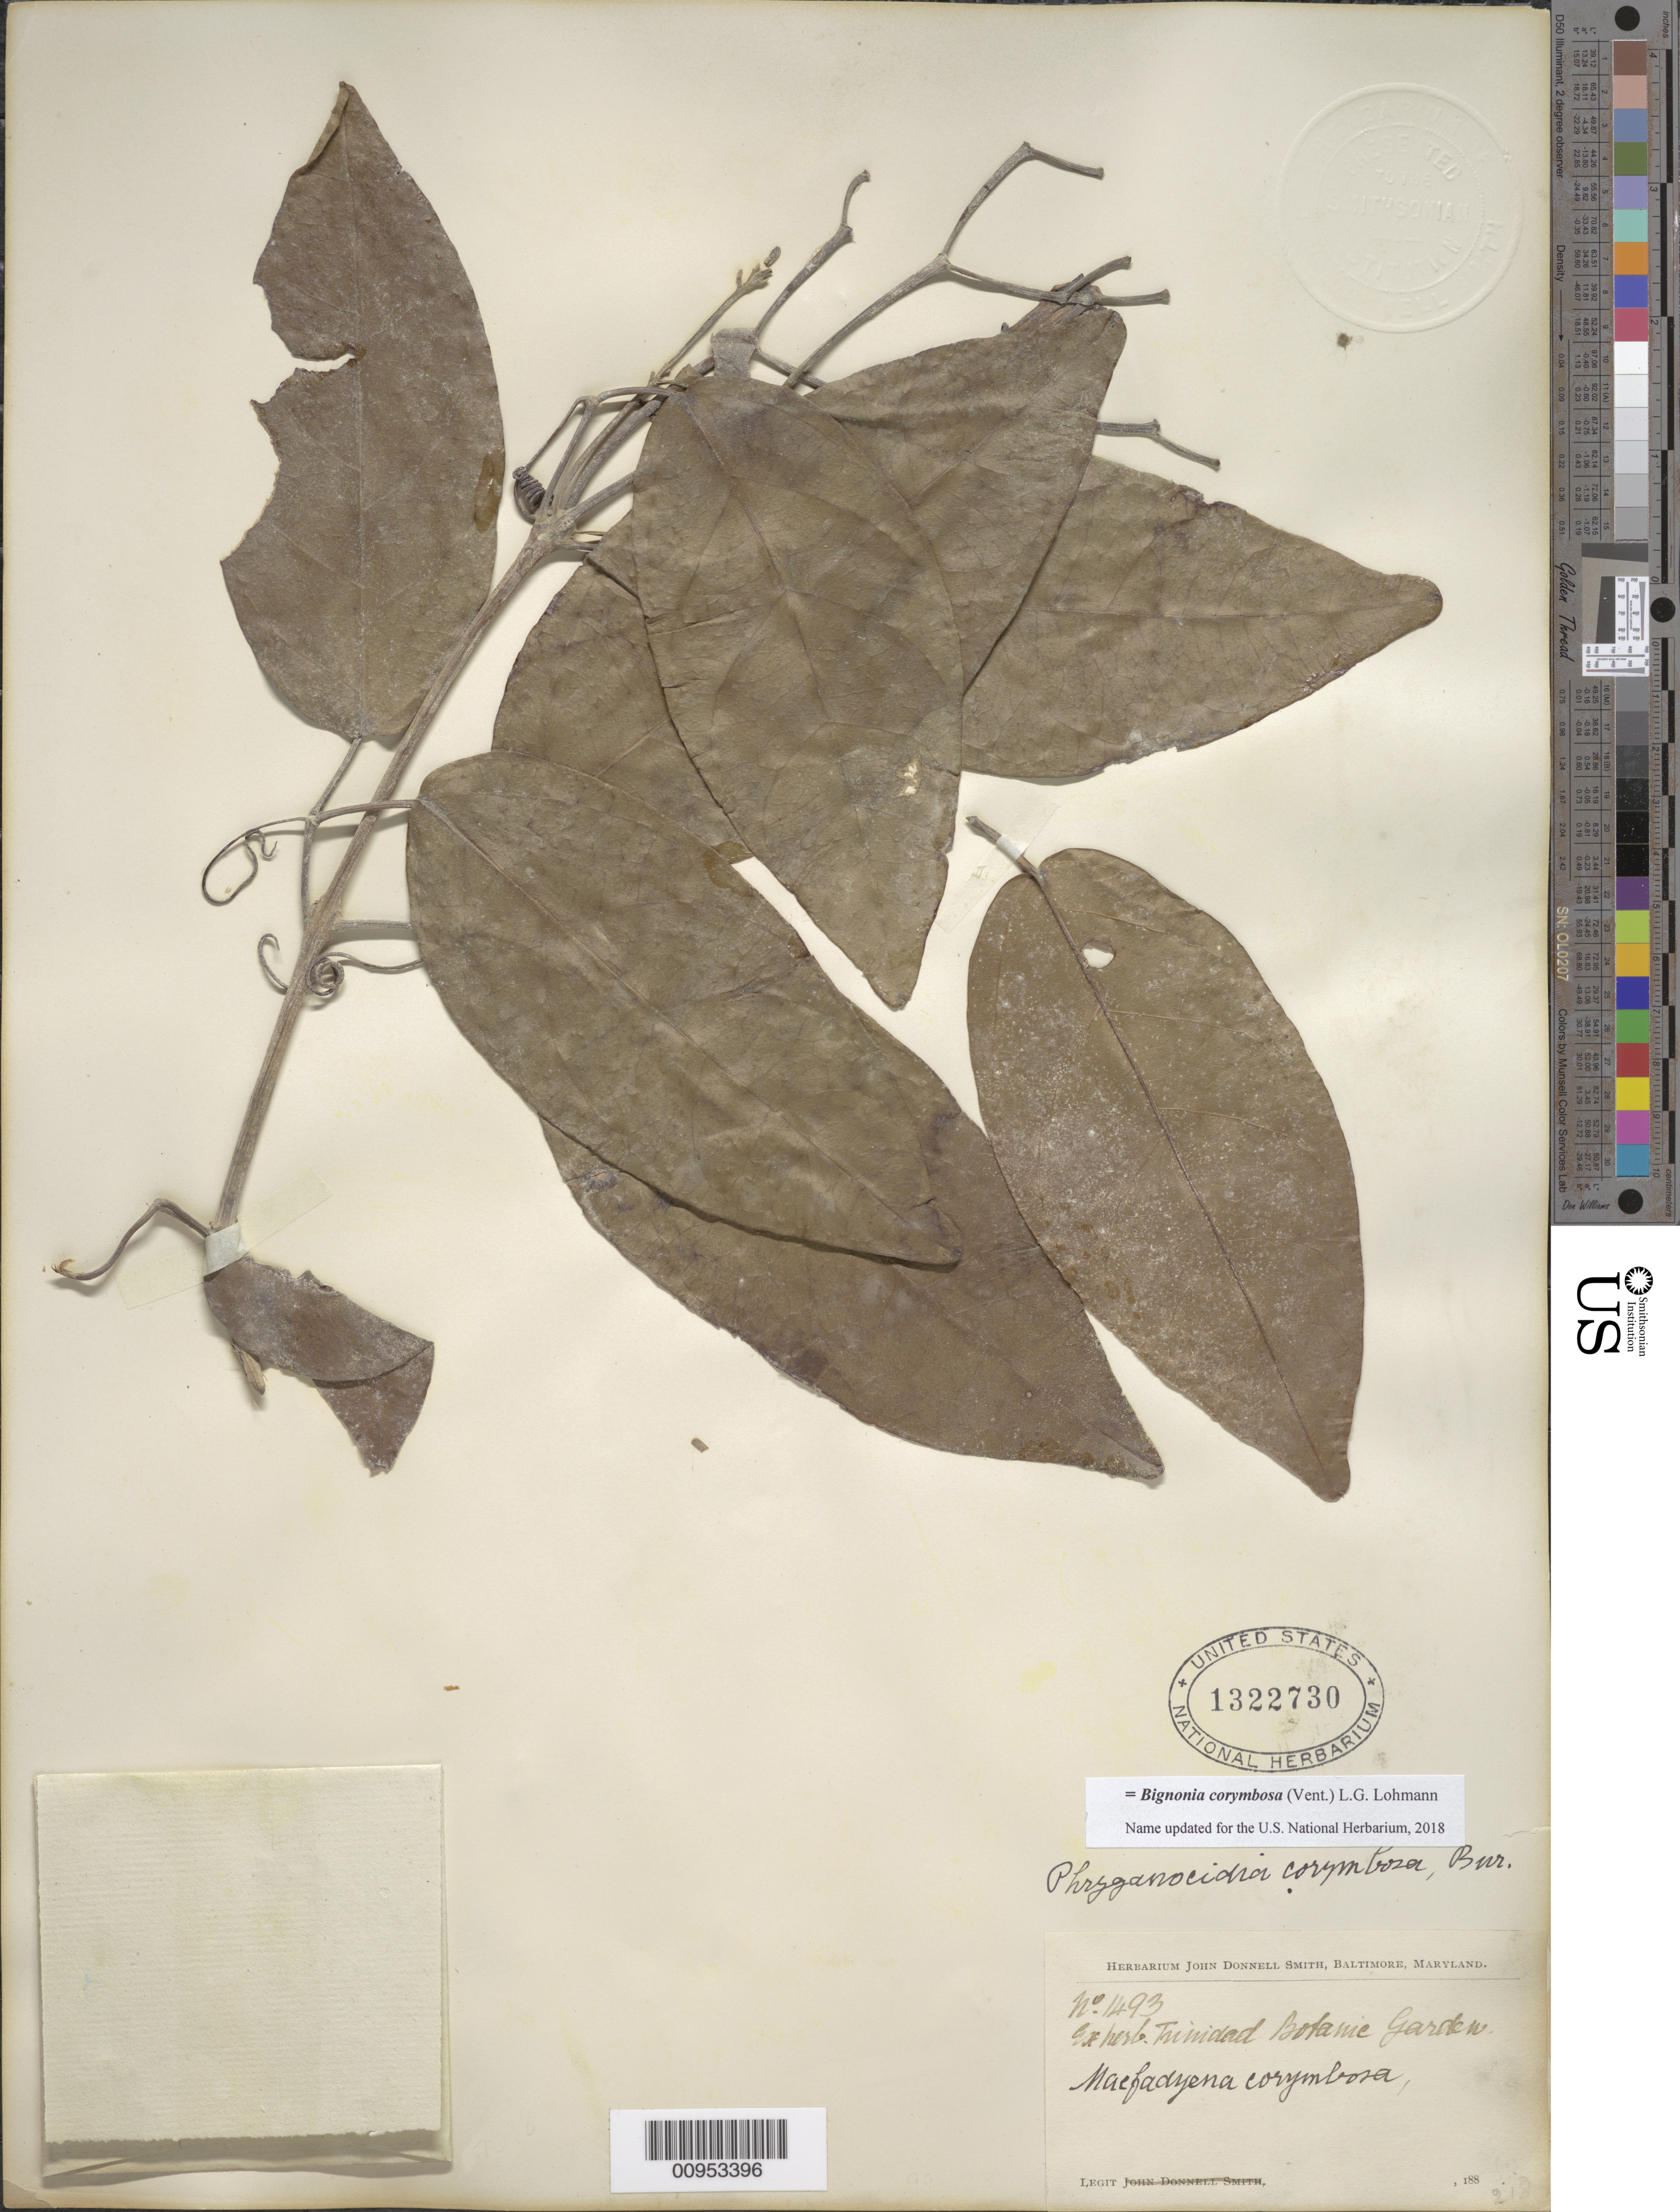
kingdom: Plantae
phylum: Tracheophyta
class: Magnoliopsida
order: Lamiales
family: Bignoniaceae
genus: Bignonia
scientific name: Bignonia corymbosa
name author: (Vent.) L.G. Lohmann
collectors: J. Donnell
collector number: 1493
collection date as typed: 188-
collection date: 1880/1889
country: Trinidad and Tobago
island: Trinidad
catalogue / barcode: US 1322730